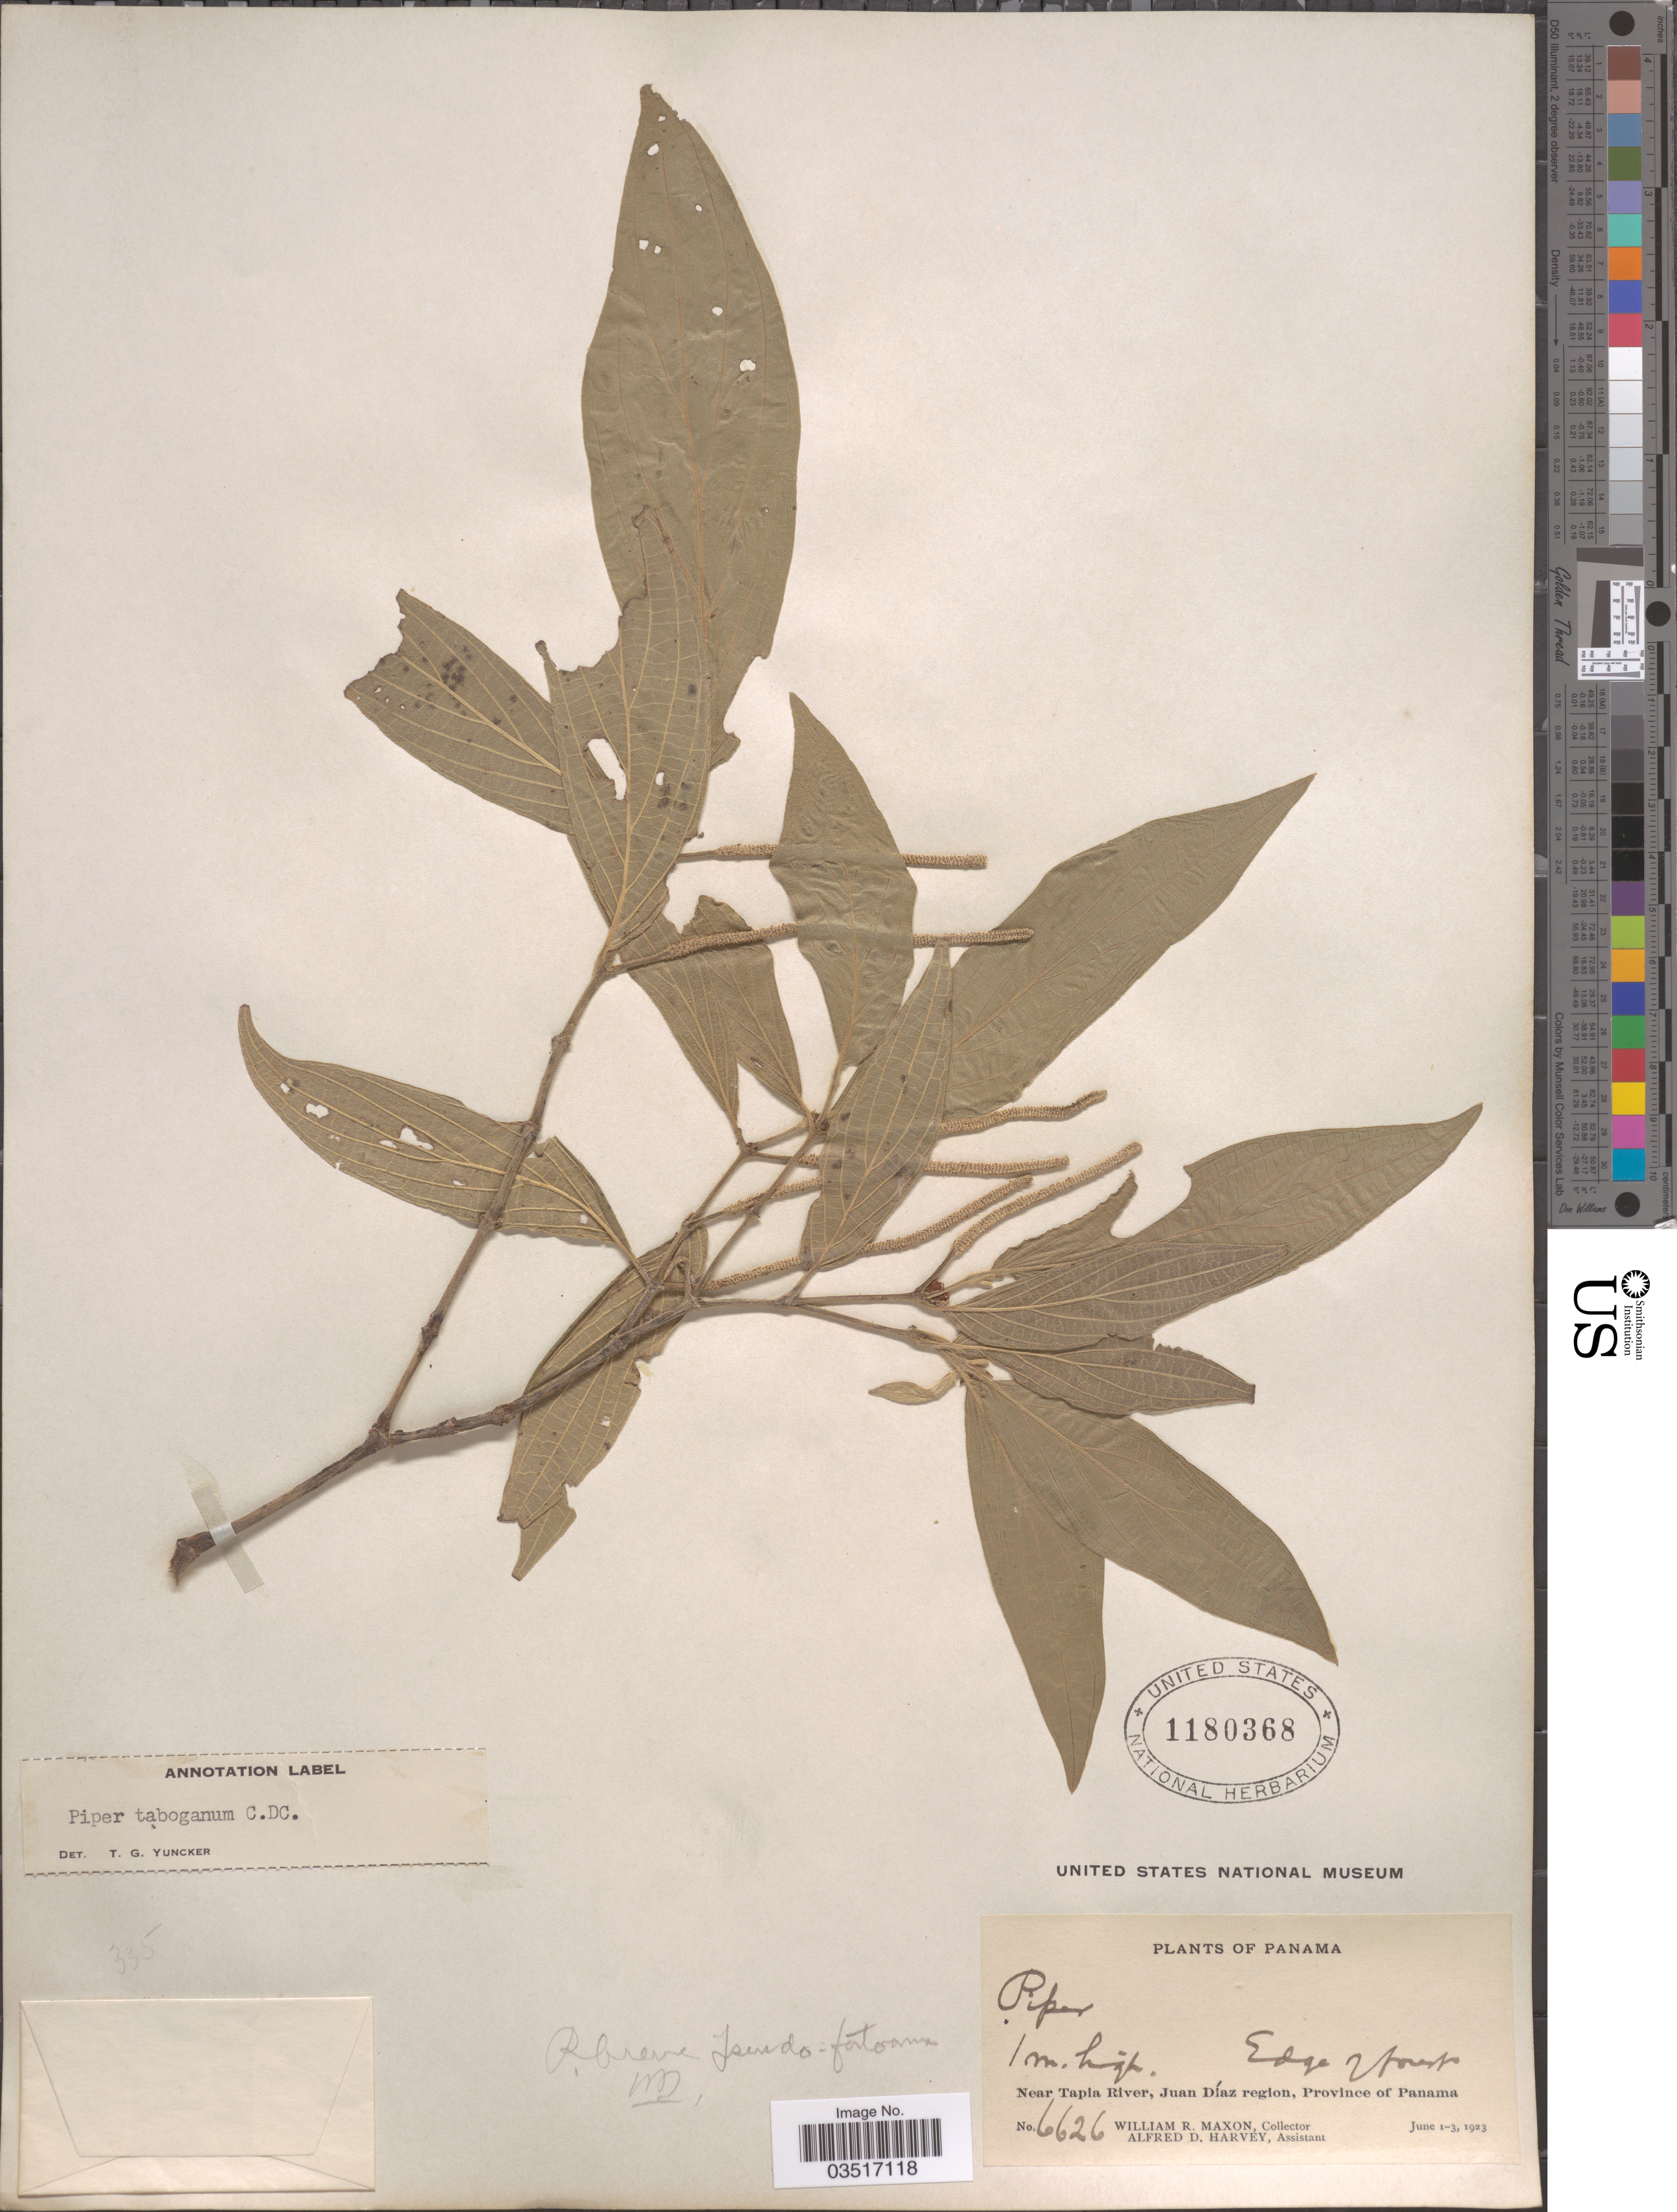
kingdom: Plantae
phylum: Tracheophyta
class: Magnoliopsida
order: Piperales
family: Piperaceae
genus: Piper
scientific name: Piper taboganum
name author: C. DC.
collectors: W. R. Maxon & A. D. Harvey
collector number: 6626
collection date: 1923-06-01/1923-06-03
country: Panama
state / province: Panamá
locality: Edge of forest. Near Tapia River, Juan Díaz region.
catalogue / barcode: US 1180368